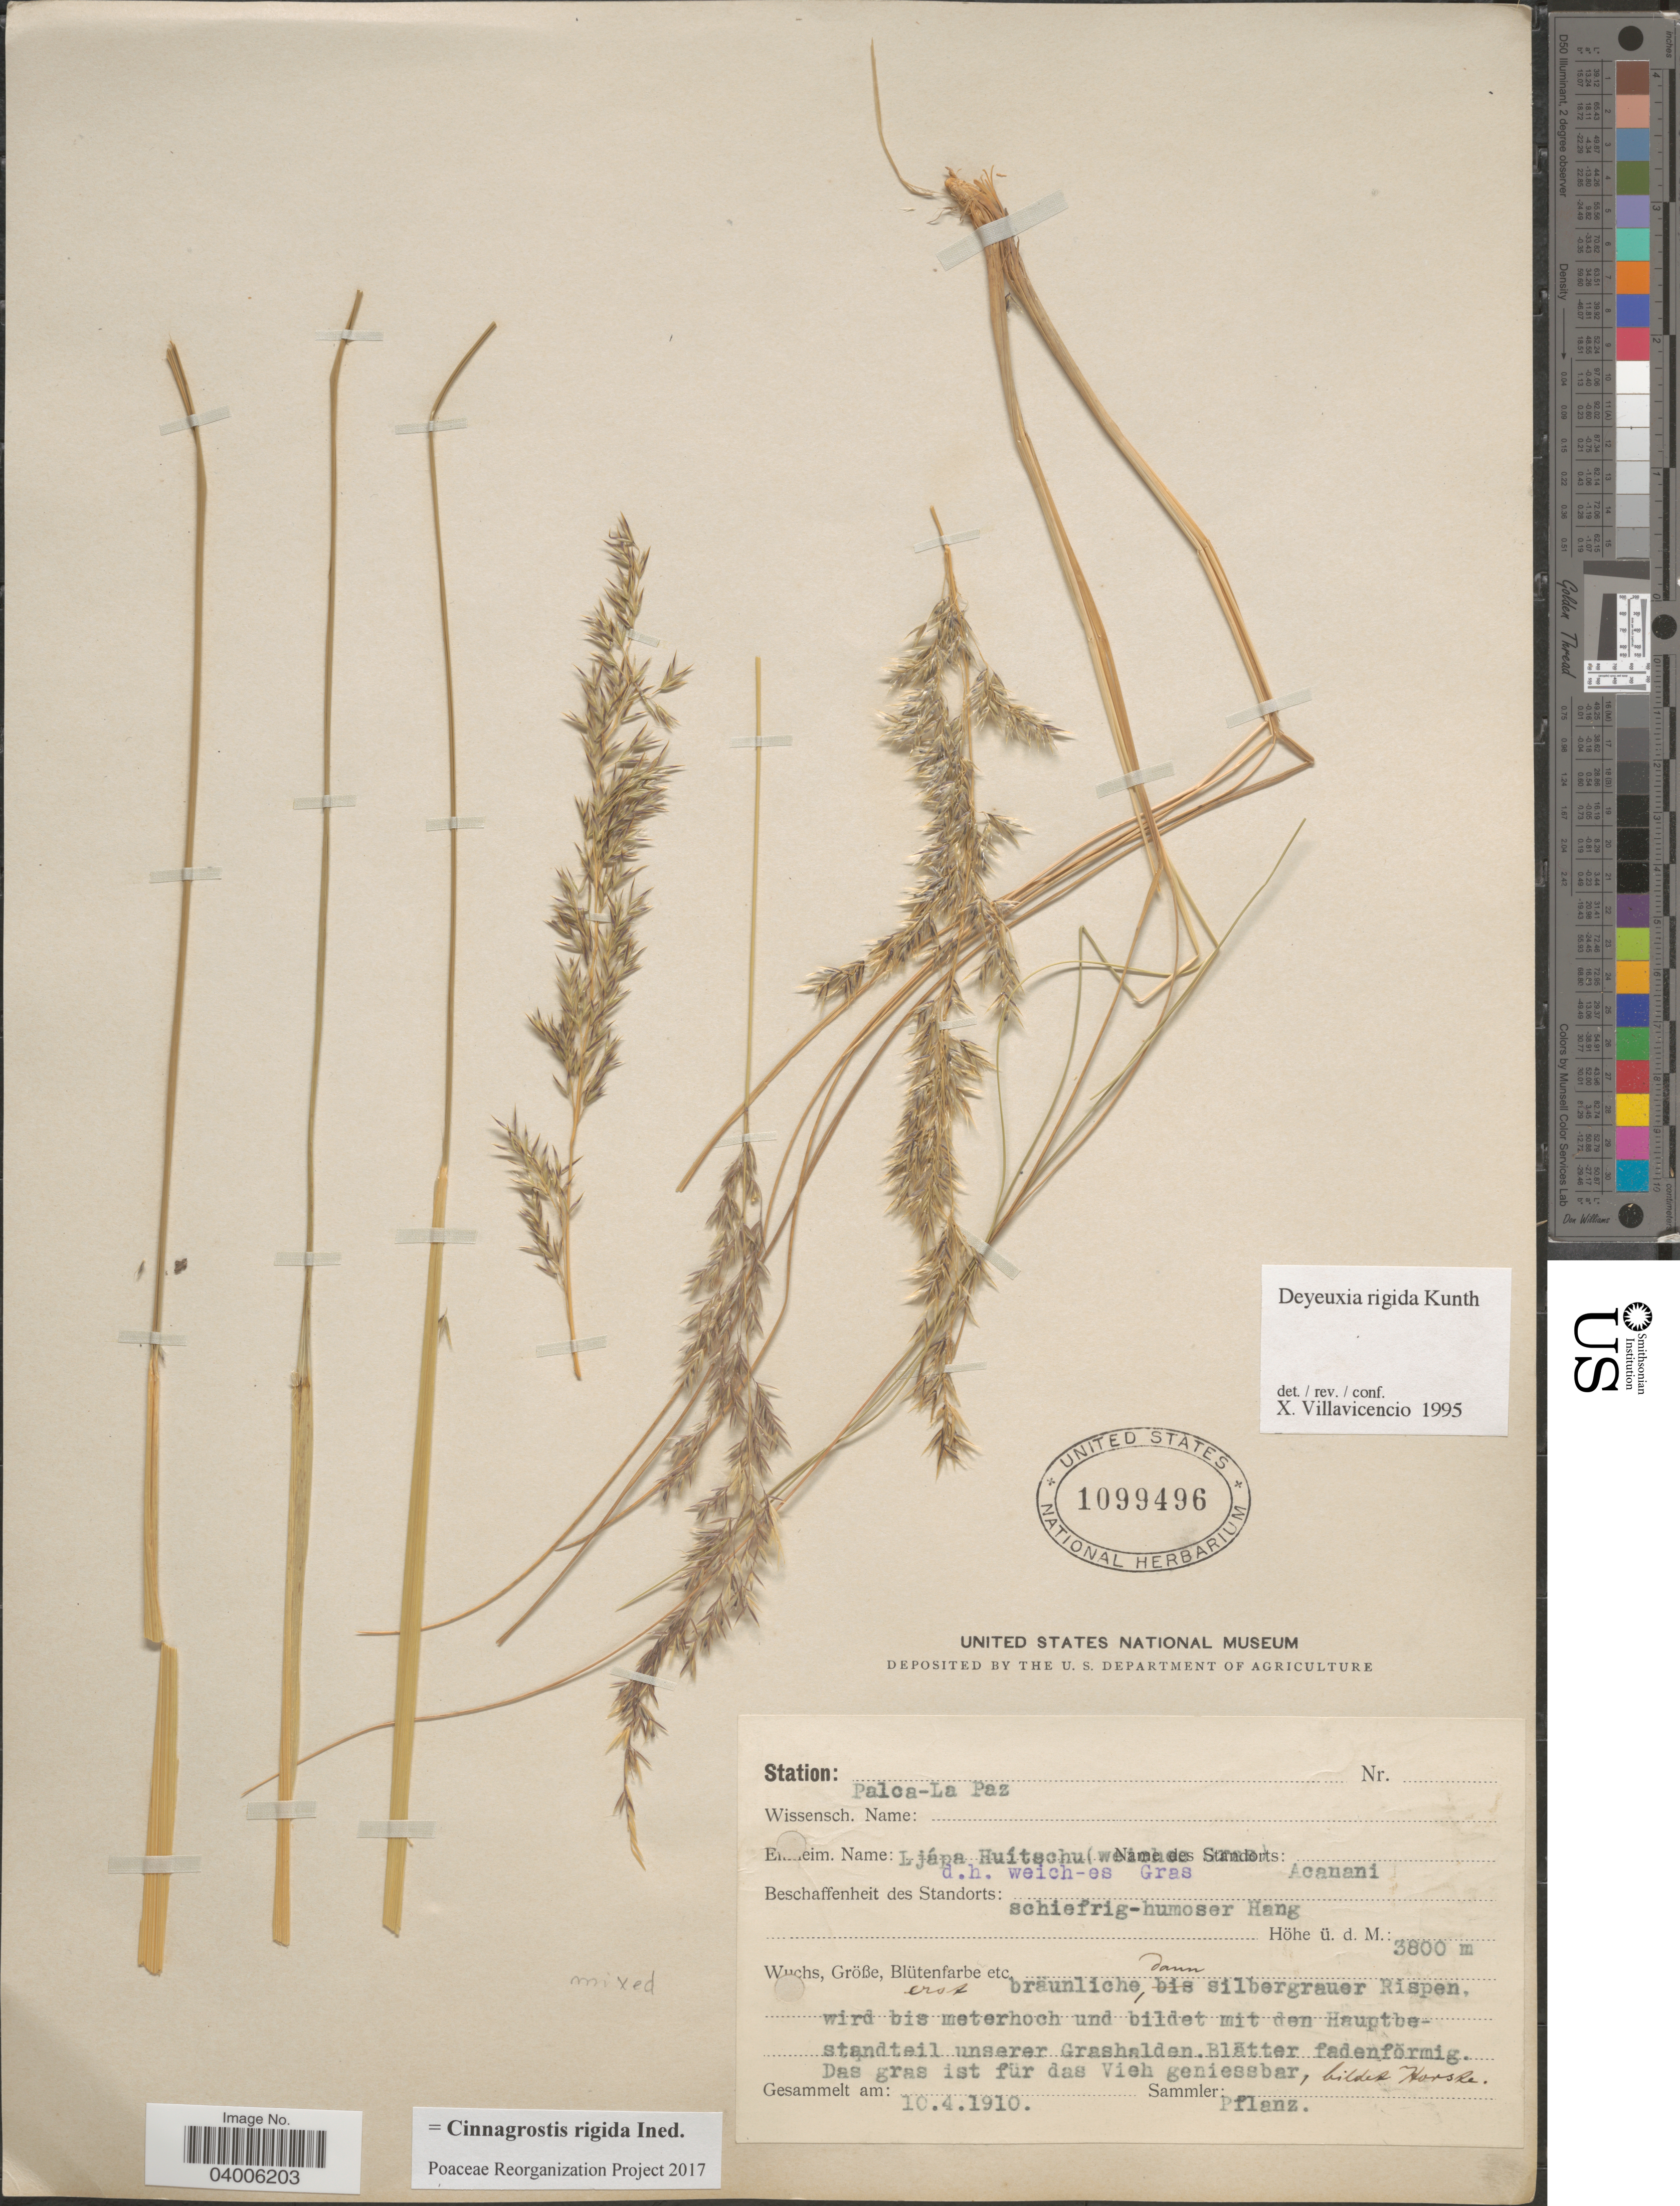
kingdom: Plantae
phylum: Tracheophyta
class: Liliopsida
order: Poales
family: Poaceae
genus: Cinnagrostis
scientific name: Cinnagrostis rigida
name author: (Kunth) P.M. Peterson et al.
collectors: -. Pflanz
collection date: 1910-04-10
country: Bolivia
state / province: La Paz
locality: Station: Palca-La Paz.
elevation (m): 3800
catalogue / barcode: US 1099496